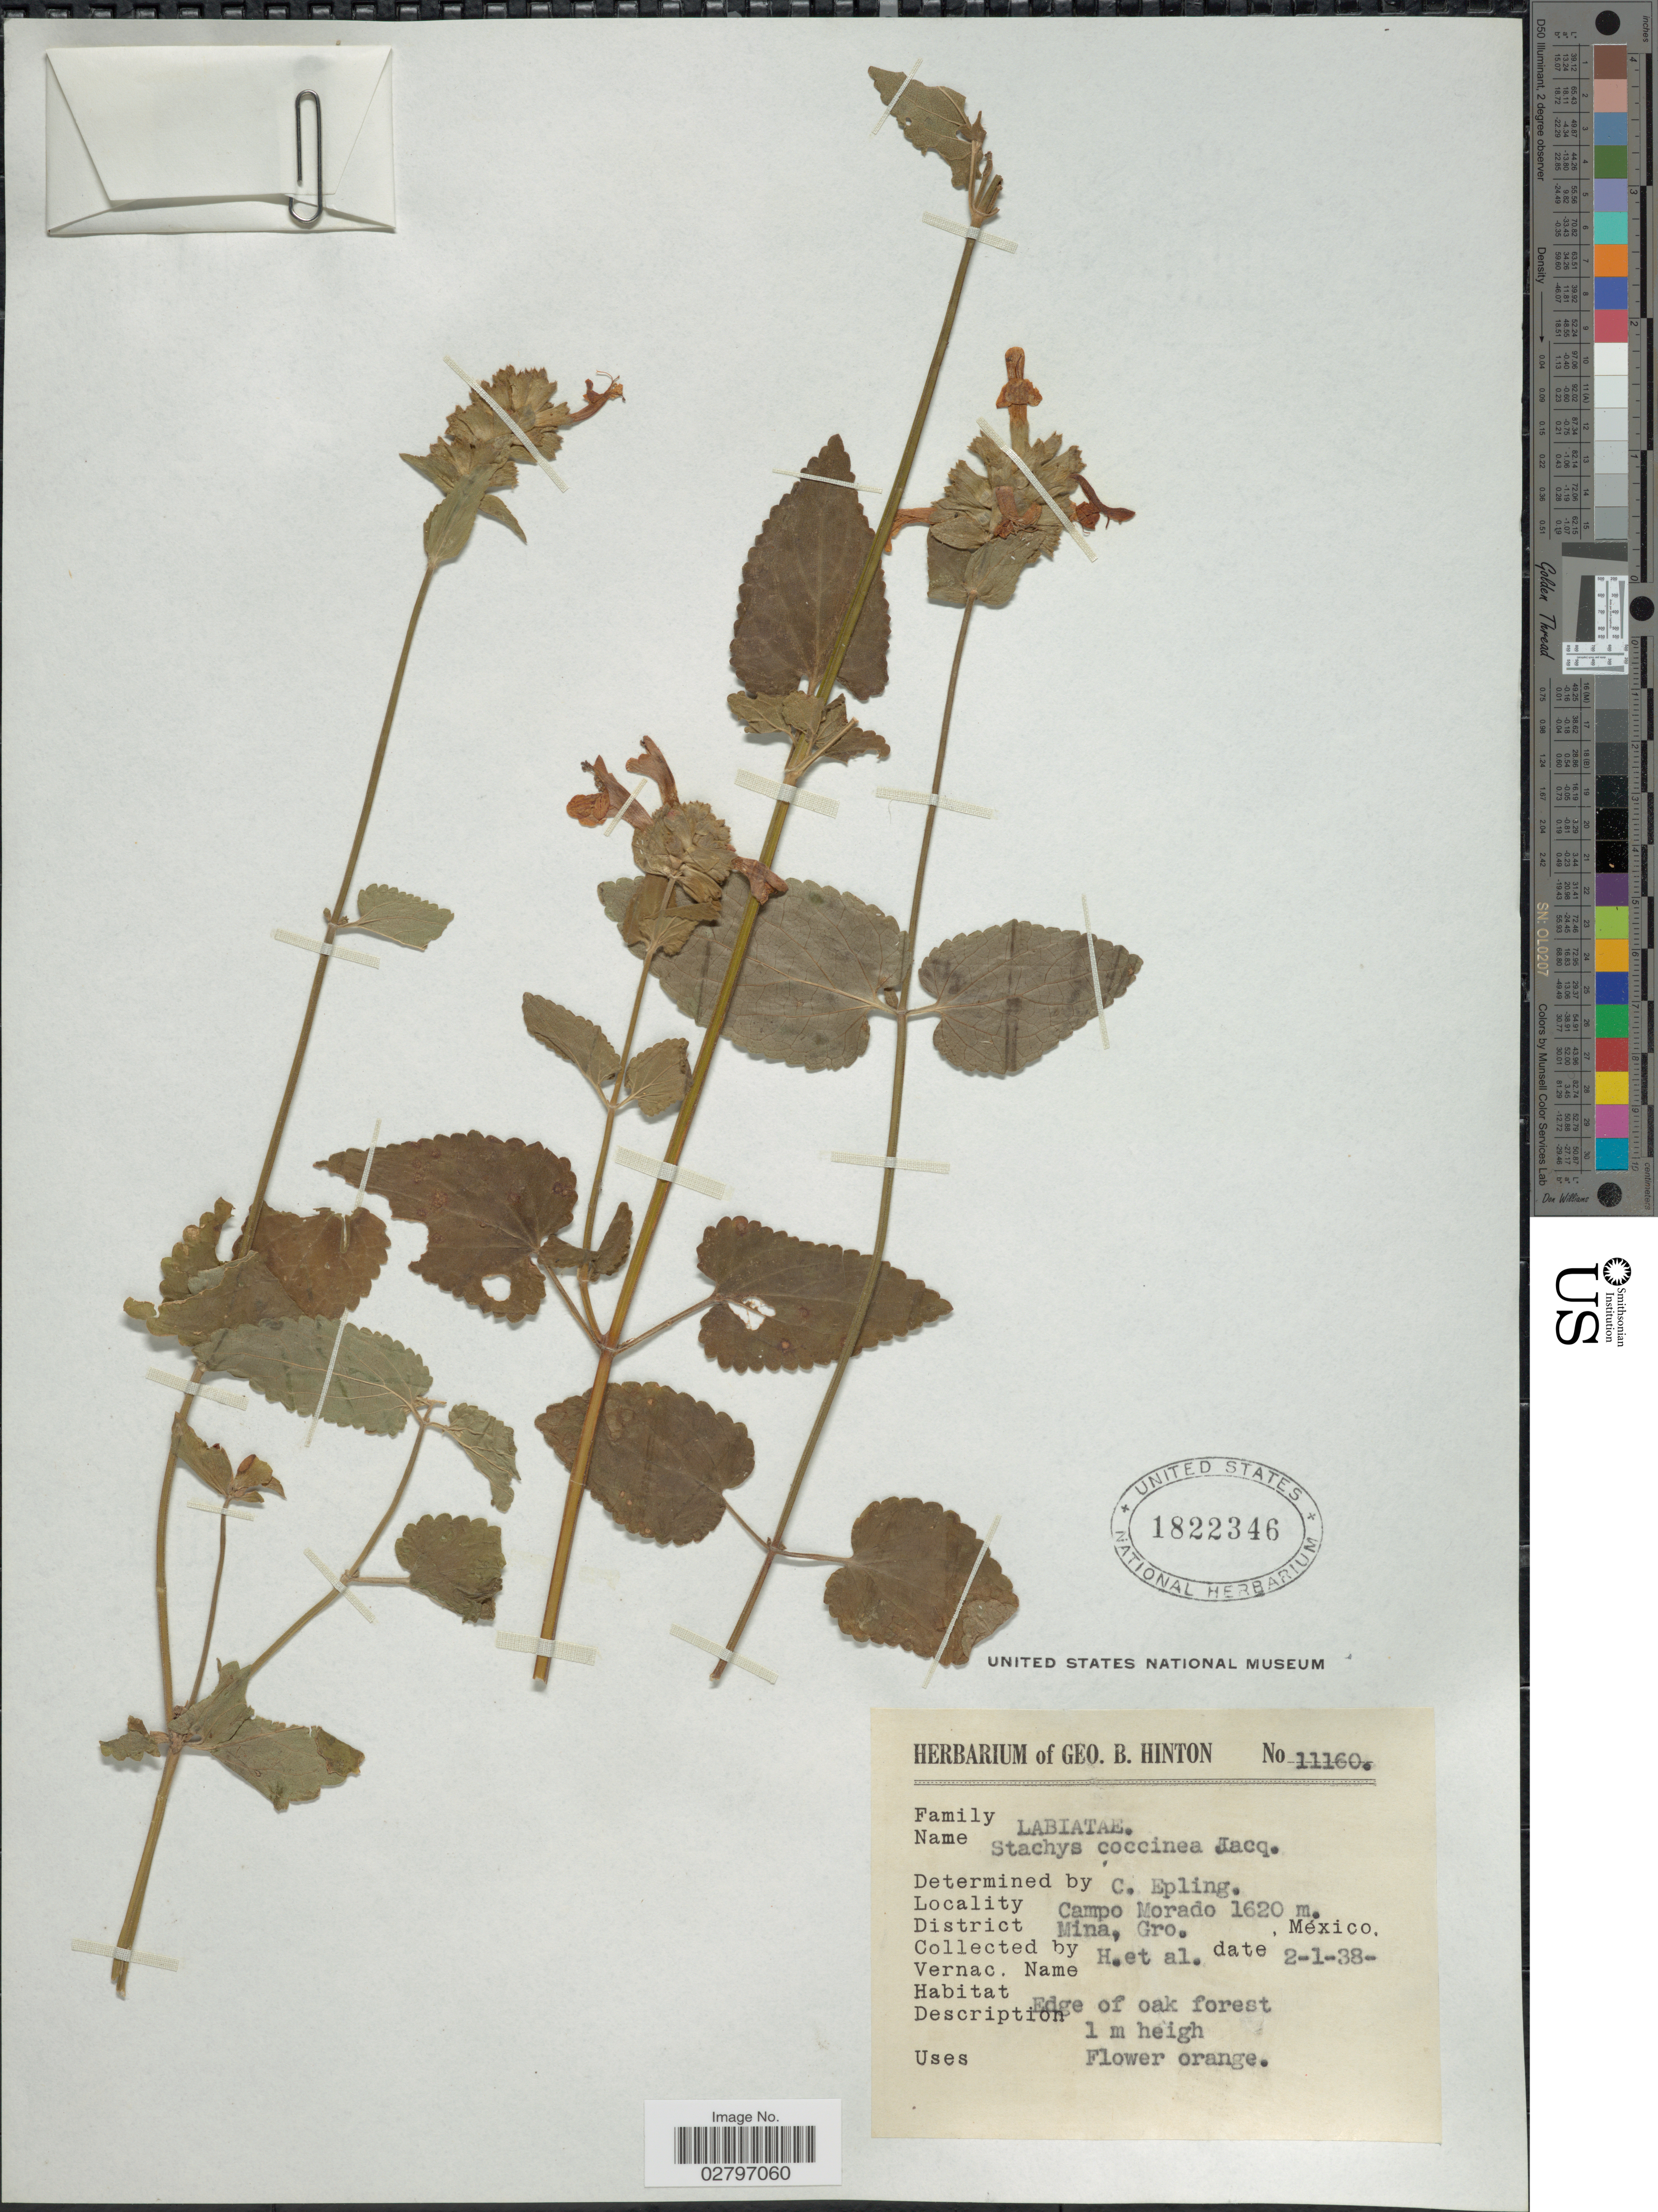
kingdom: Plantae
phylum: Tracheophyta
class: Magnoliopsida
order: Lamiales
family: Lamiaceae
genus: Stachys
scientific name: Stachys coccinea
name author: Ortega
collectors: G. B. Hinton & et al.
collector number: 11160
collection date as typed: Transcribed d/m/y: 2/1/38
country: Mexico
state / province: Guerrero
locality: Campo Morado, District Mina, Gro., México.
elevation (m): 1620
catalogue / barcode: US 1822346